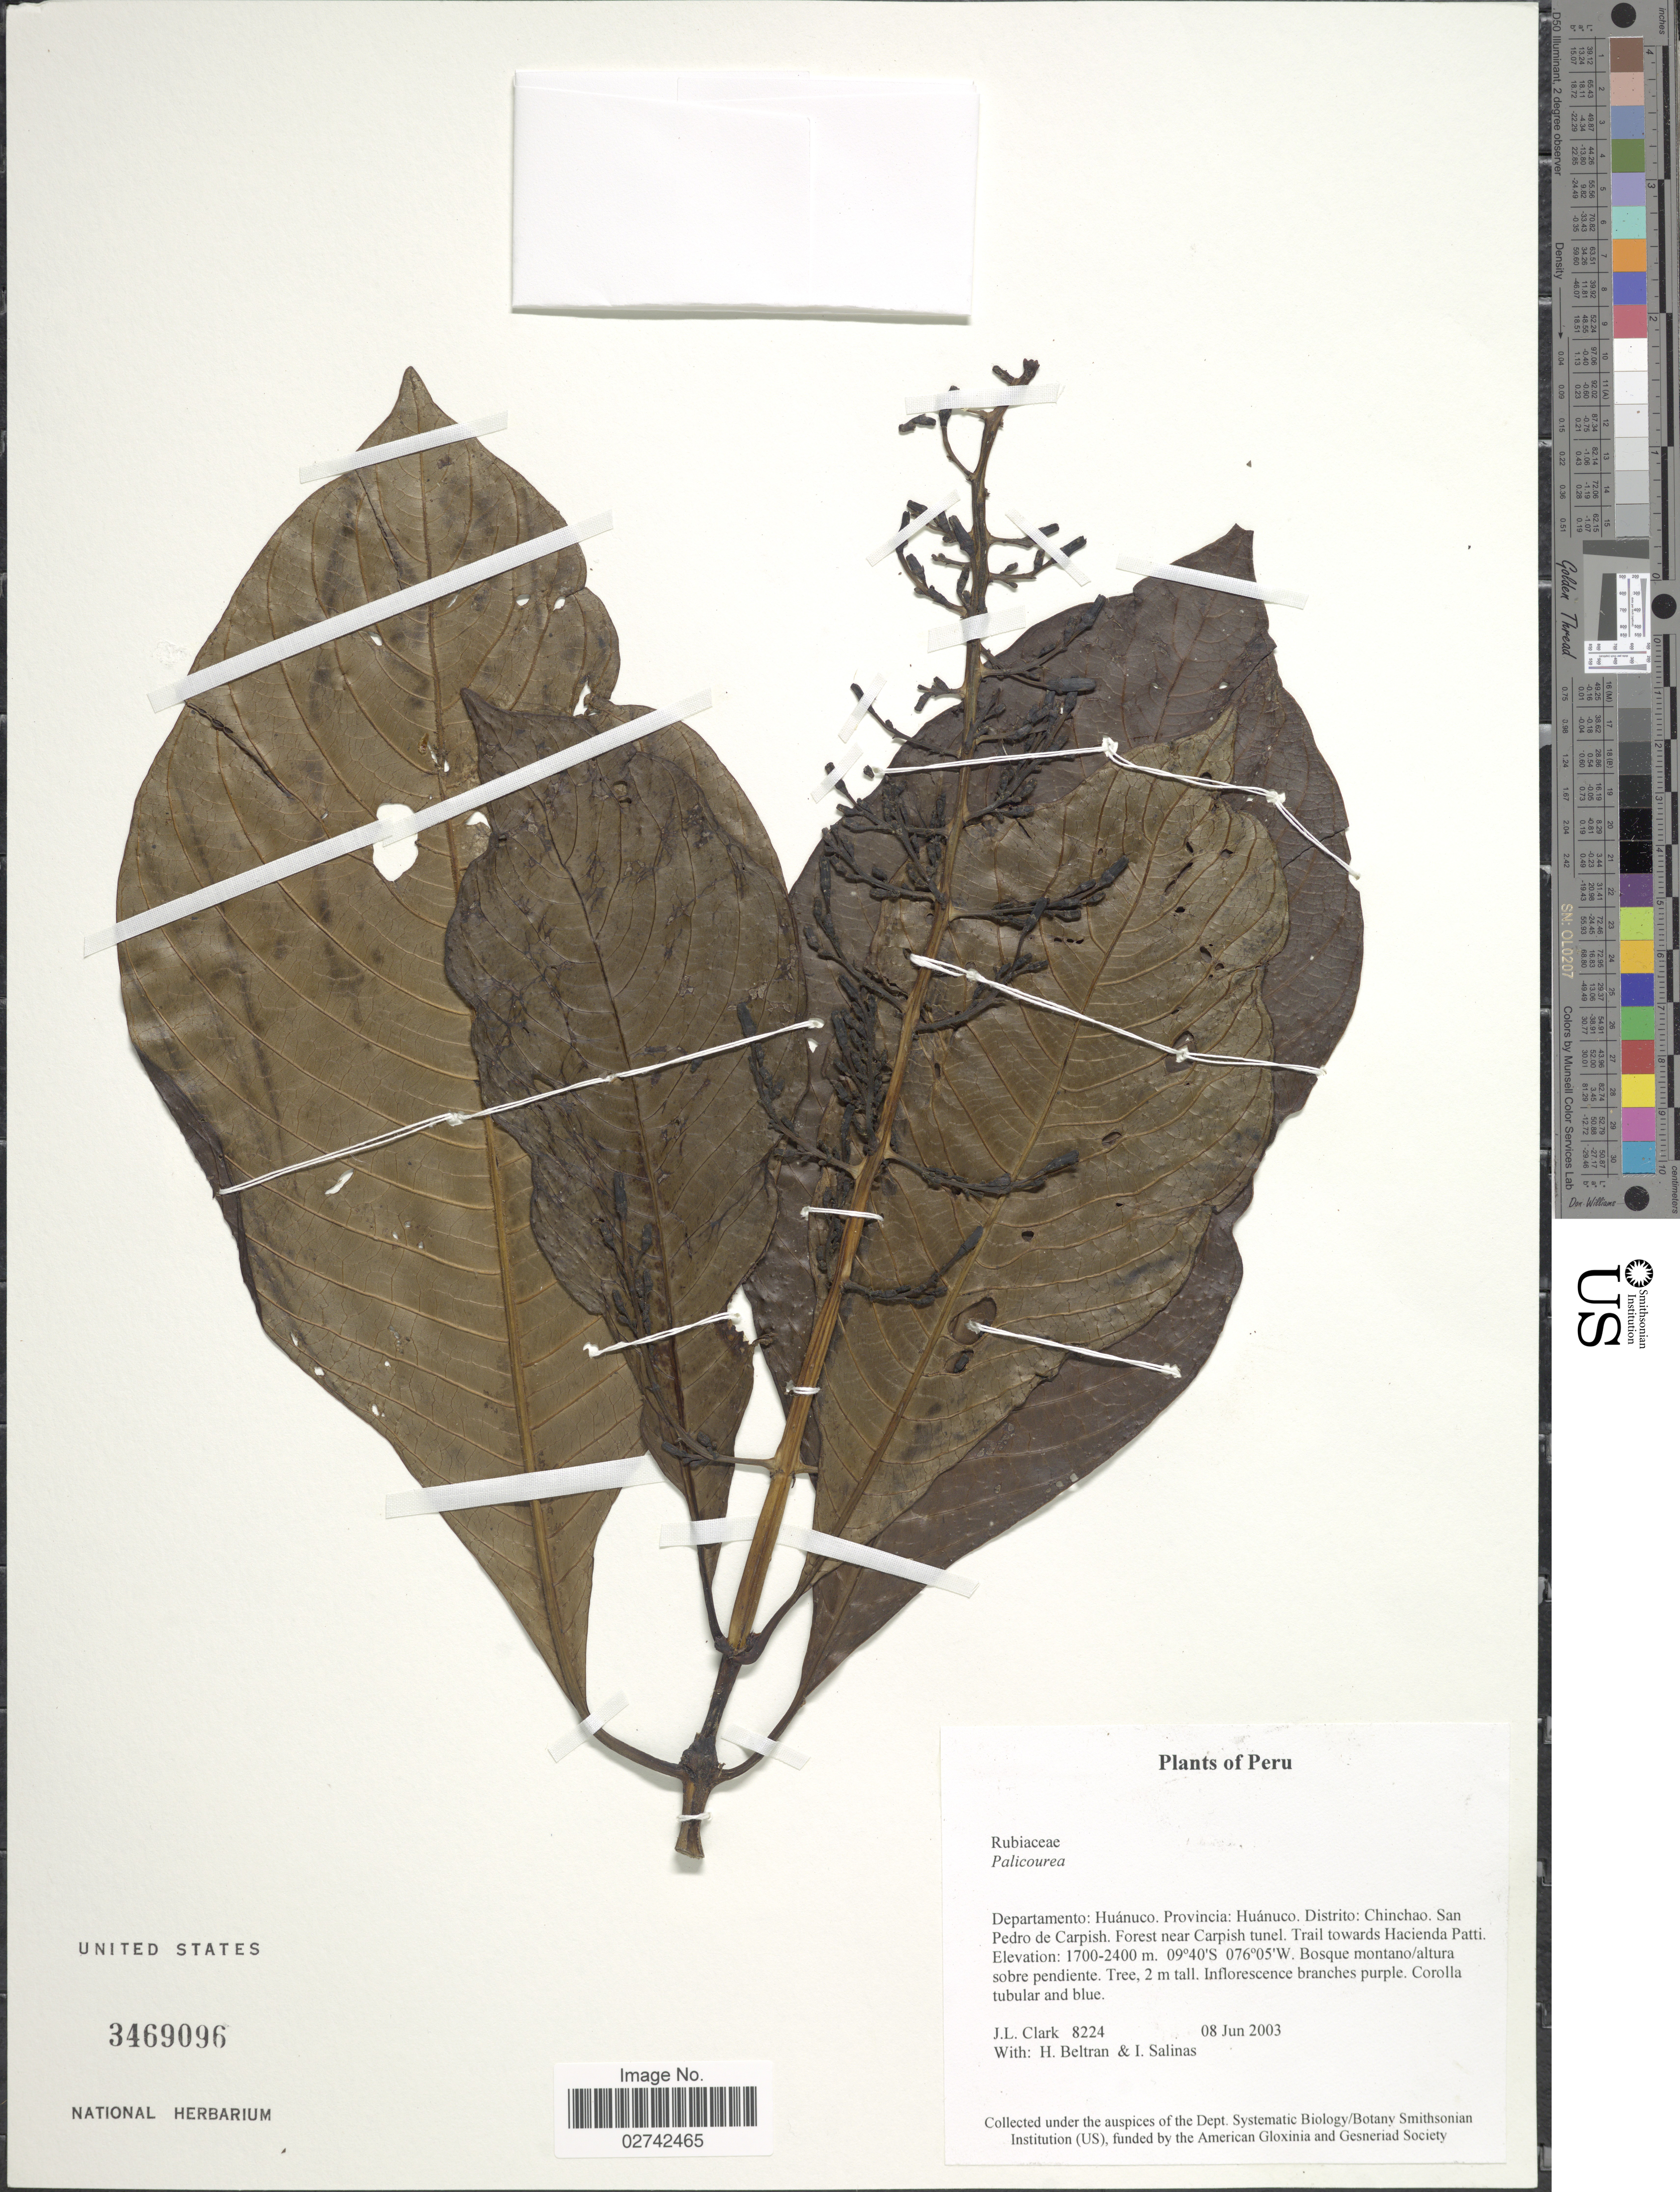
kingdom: Plantae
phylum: Tracheophyta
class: Magnoliopsida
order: Gentianales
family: Rubiaceae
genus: Palicourea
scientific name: Palicourea sp.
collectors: J. L. Clark, H. Beltran & I. Salinas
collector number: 8224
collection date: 2003-06-08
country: Peru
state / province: Huánuco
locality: Provincia: Huánuco, Distrito Chinchao, San Pedro de Carpish, Forest near Carpish tunel, Trail towards Hacienda Patti.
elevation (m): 1700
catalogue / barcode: US 3469096